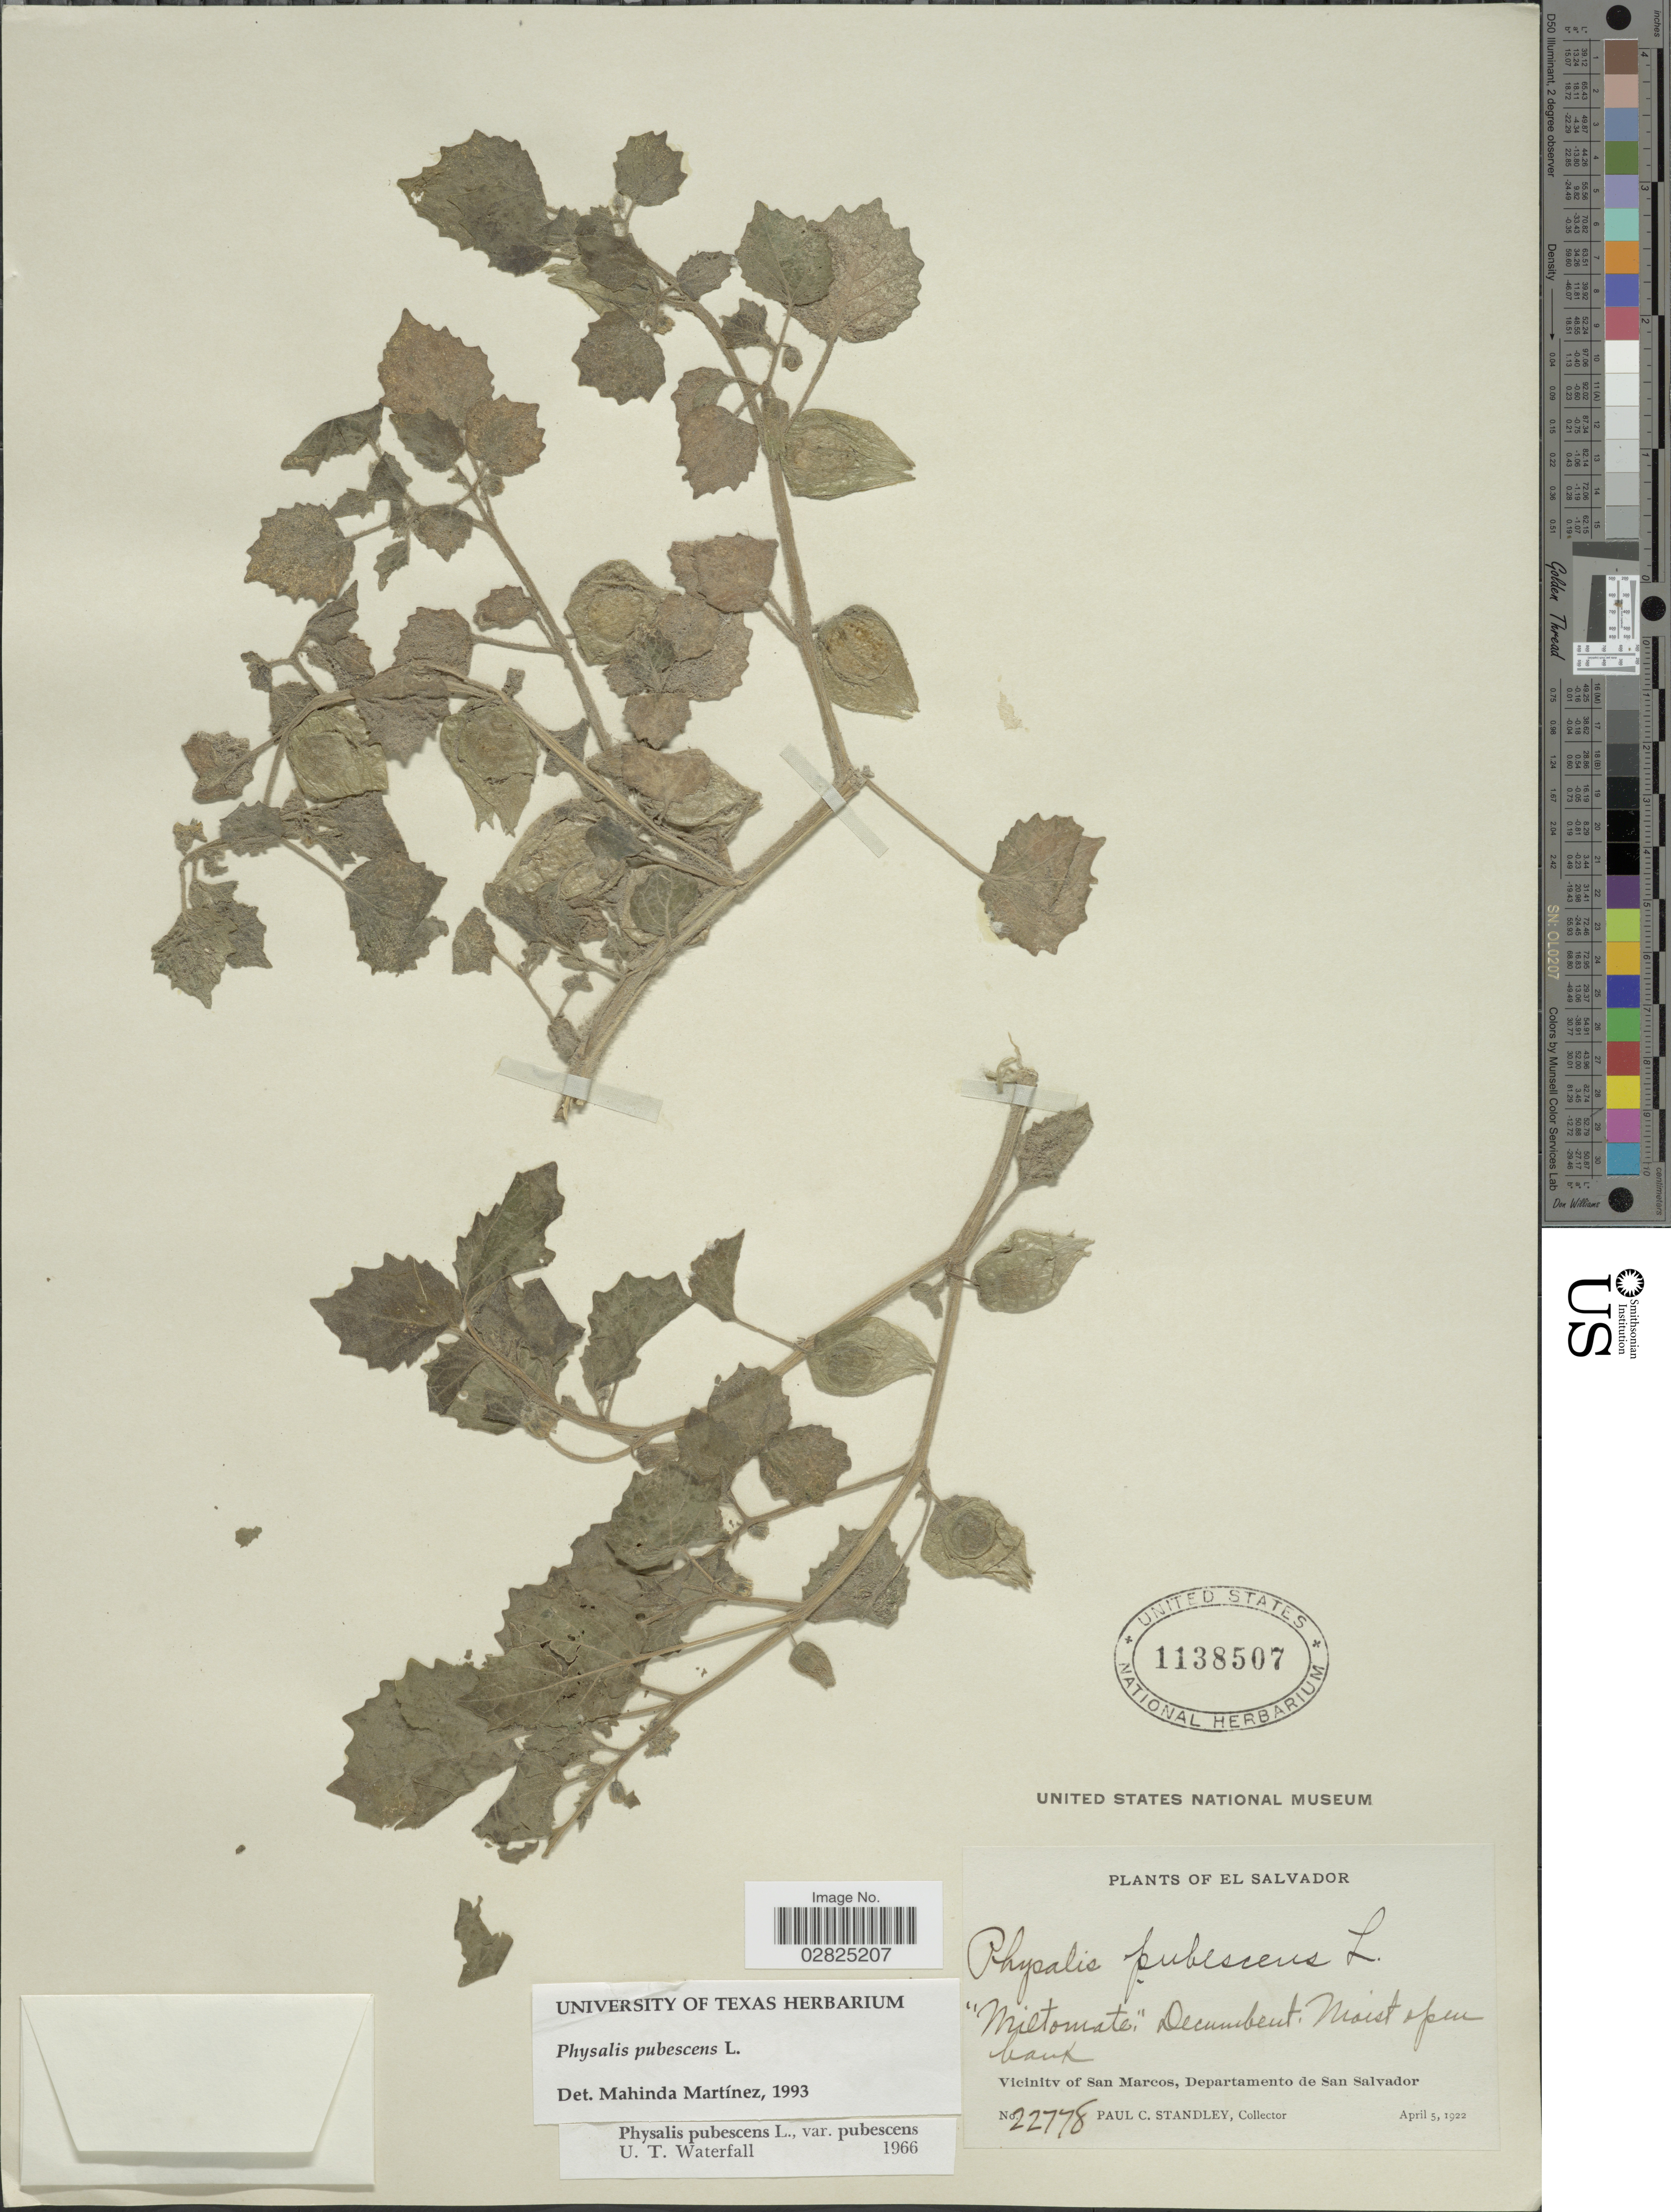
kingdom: Plantae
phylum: Tracheophyta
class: Magnoliopsida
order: Solanales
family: Solanaceae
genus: Physalis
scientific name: Physalis pubescens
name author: L.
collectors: P. C. Standley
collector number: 22778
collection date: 1922-04-05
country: El Salvador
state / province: San Salvador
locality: Vicinity of San Marcos, Departamento de San Salvador.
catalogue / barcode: US 1138507